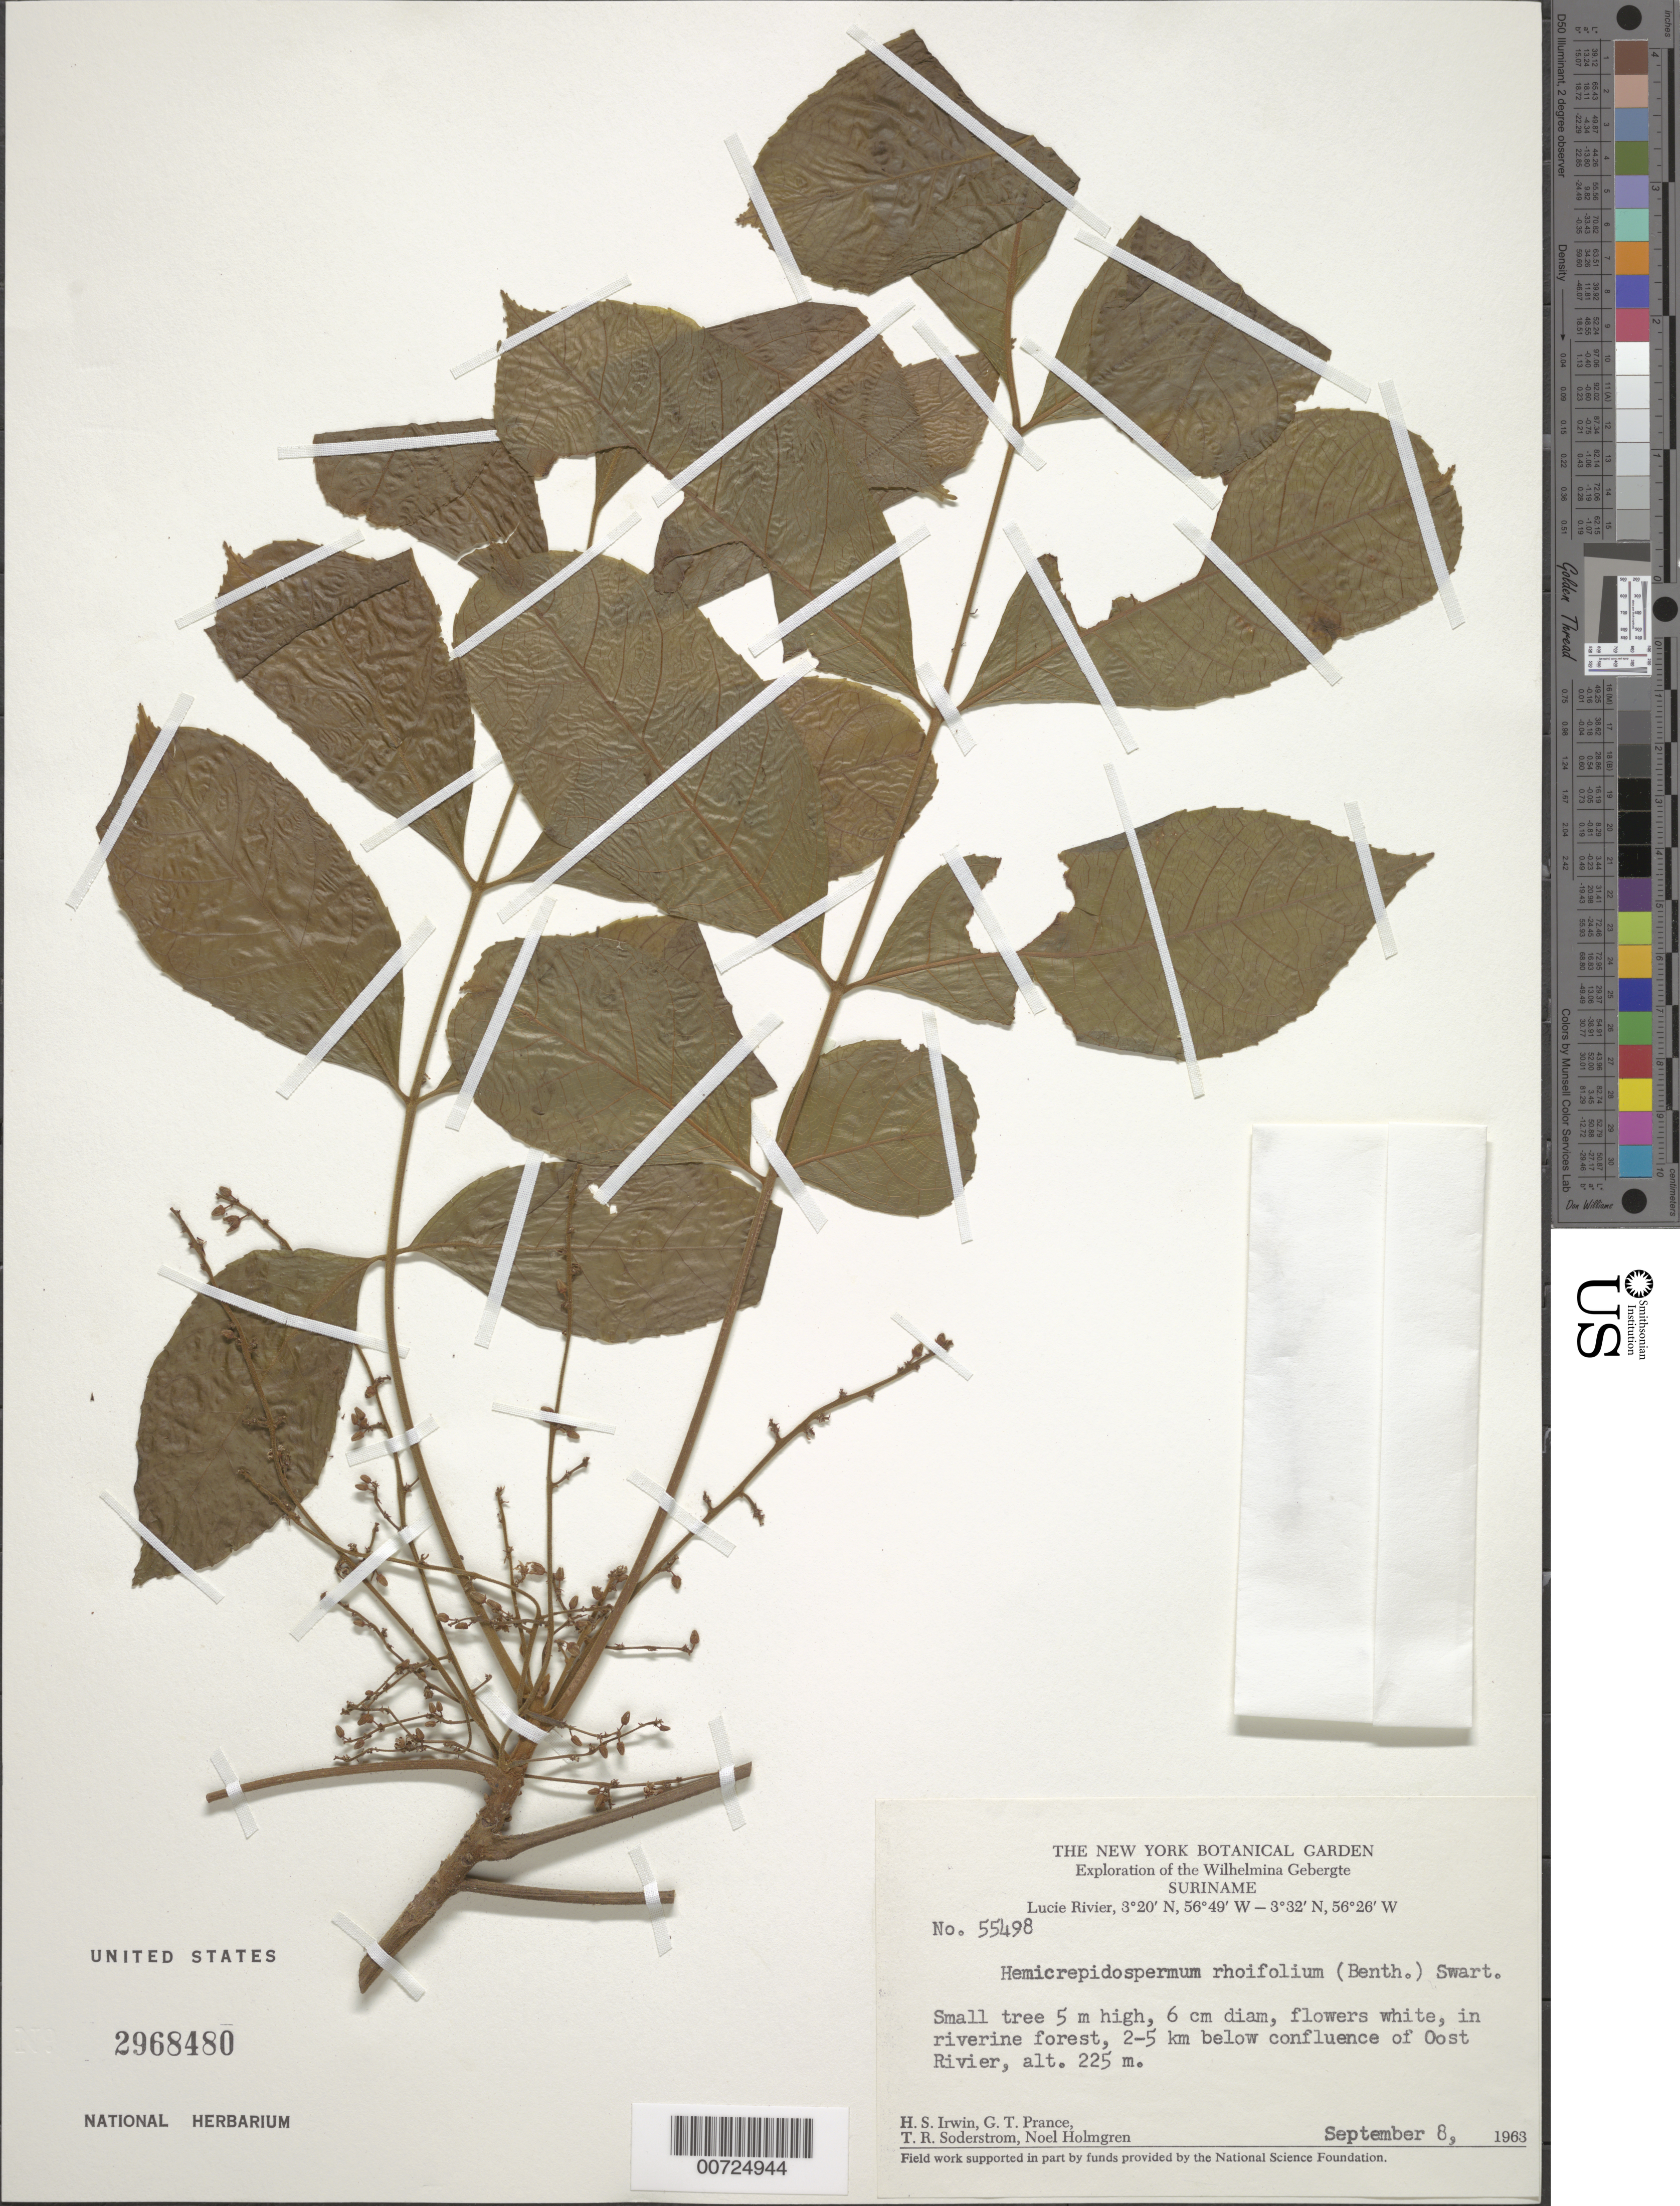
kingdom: Plantae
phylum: Tracheophyta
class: Magnoliopsida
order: Sapindales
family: Burseraceae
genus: Protium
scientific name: Protium rhoifolium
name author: (Benth.) Byng & Christenh.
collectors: H. Irwin, G. T. Prance, T. R. Soderstrom & N. H. Holmgren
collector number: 55498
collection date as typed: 8-Sep-63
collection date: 1963-09-08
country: Suriname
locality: Lucie R., 2-5 km below confl. with Oost R., Wilhelmina Gebergte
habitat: Riverine forest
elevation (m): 225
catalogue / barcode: US 2968480